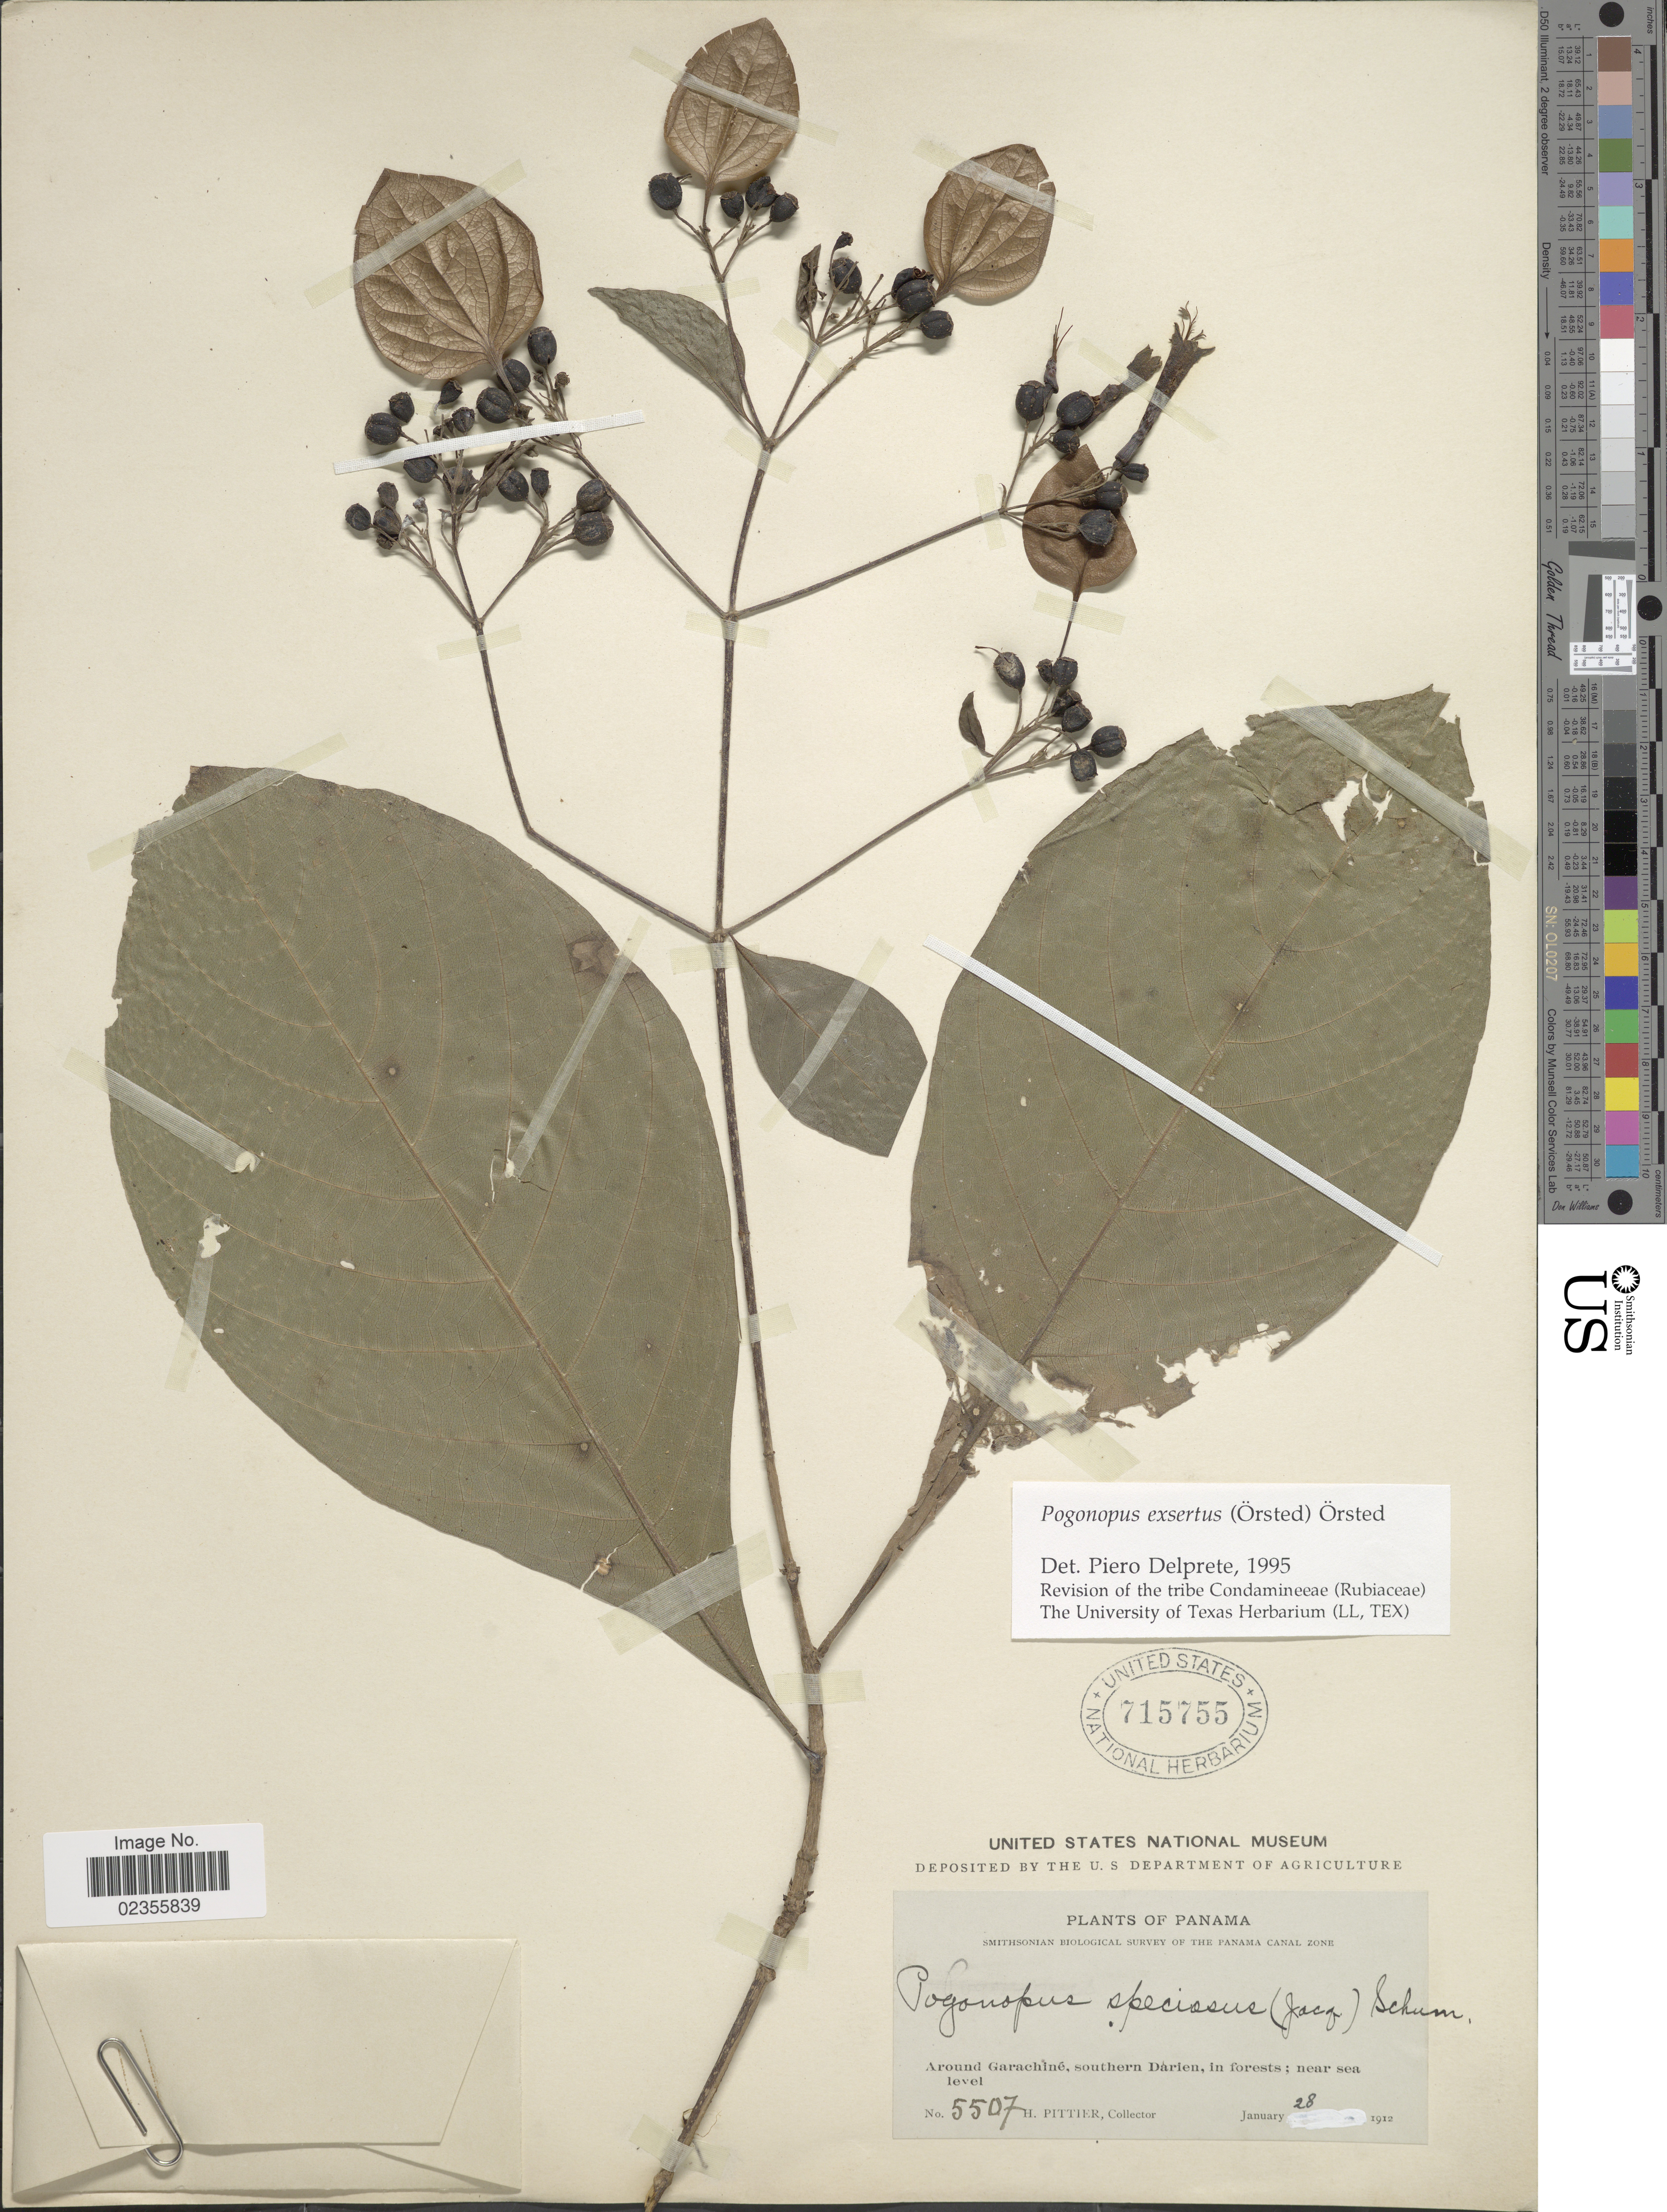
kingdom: Plantae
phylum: Tracheophyta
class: Magnoliopsida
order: Gentianales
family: Rubiaceae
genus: Pogonopus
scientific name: Pogonopus exsertus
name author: (Oerst.) Oerst.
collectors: H. F. Pittier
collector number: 5507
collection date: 1912-01-28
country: Panama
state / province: Darién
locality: Panama Canal Zone, around Garachine, southern Darien.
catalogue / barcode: US 715755